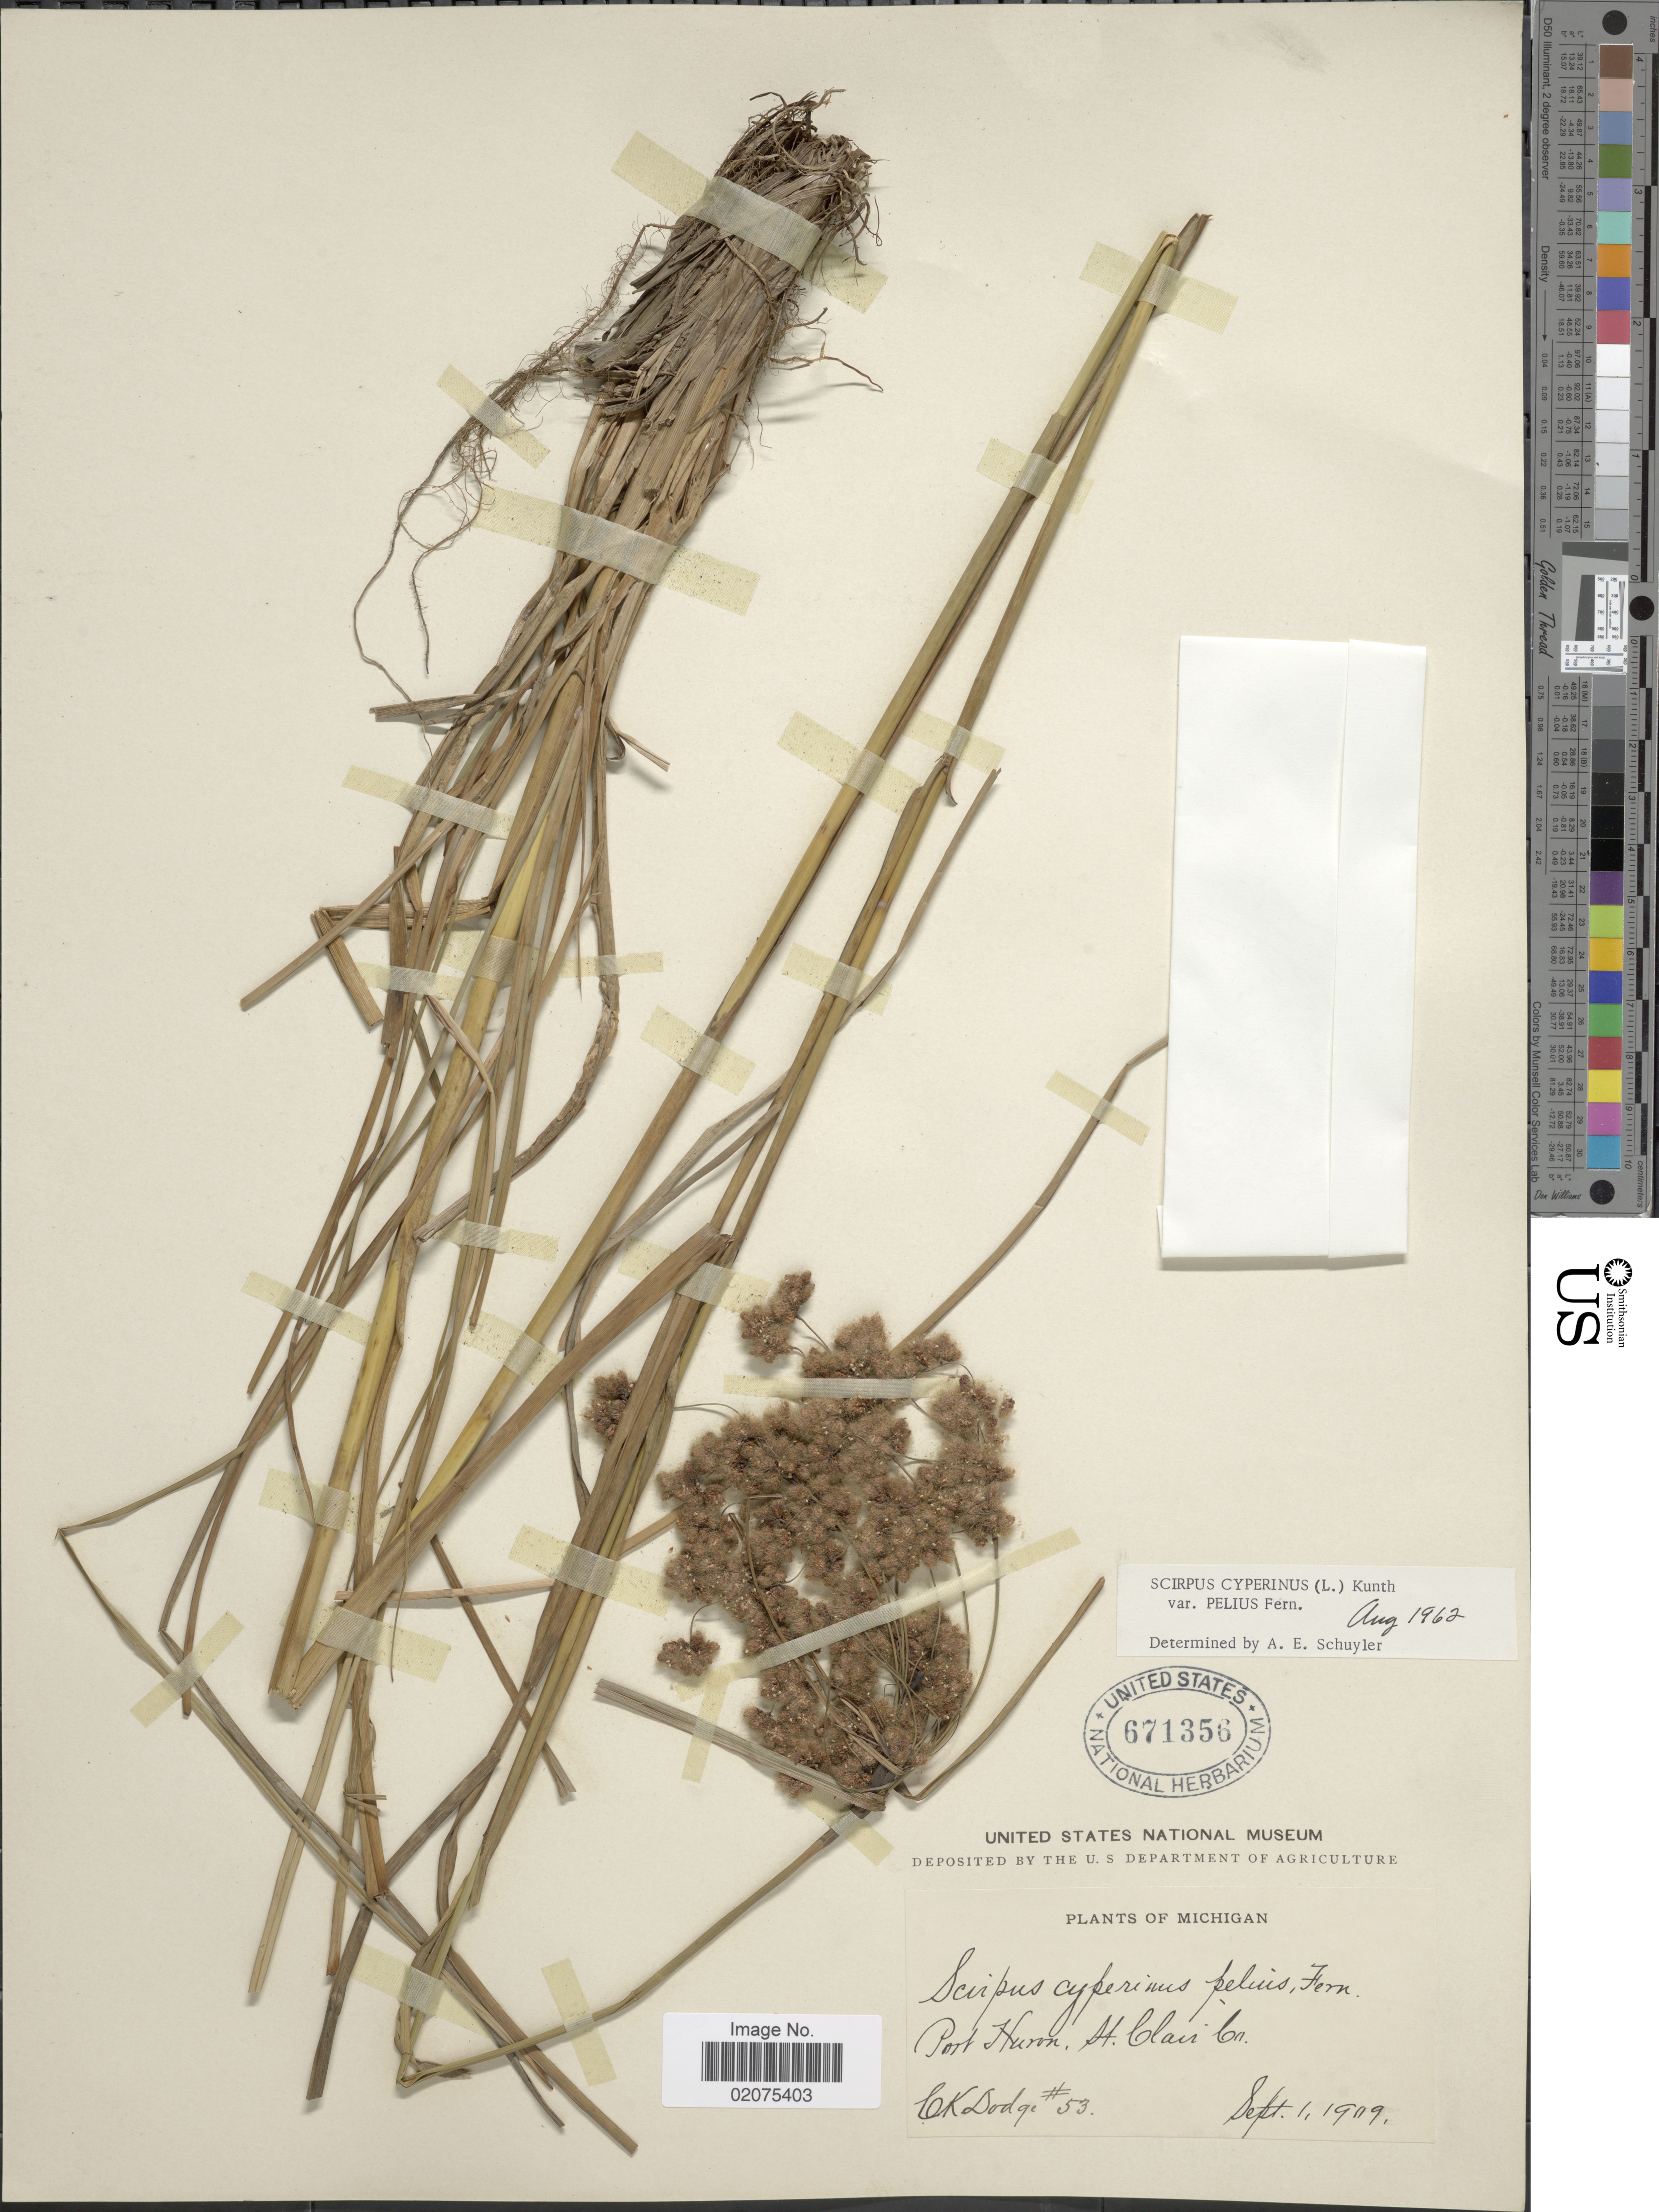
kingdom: Plantae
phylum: Tracheophyta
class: Liliopsida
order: Poales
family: Cyperaceae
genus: Scirpus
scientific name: Scirpus cyperinus var. pelius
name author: Fernald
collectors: C. Dodge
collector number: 53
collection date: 1909-09-01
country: United States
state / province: Michigan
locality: Port Huron, St, Clair Co,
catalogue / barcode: US 671356